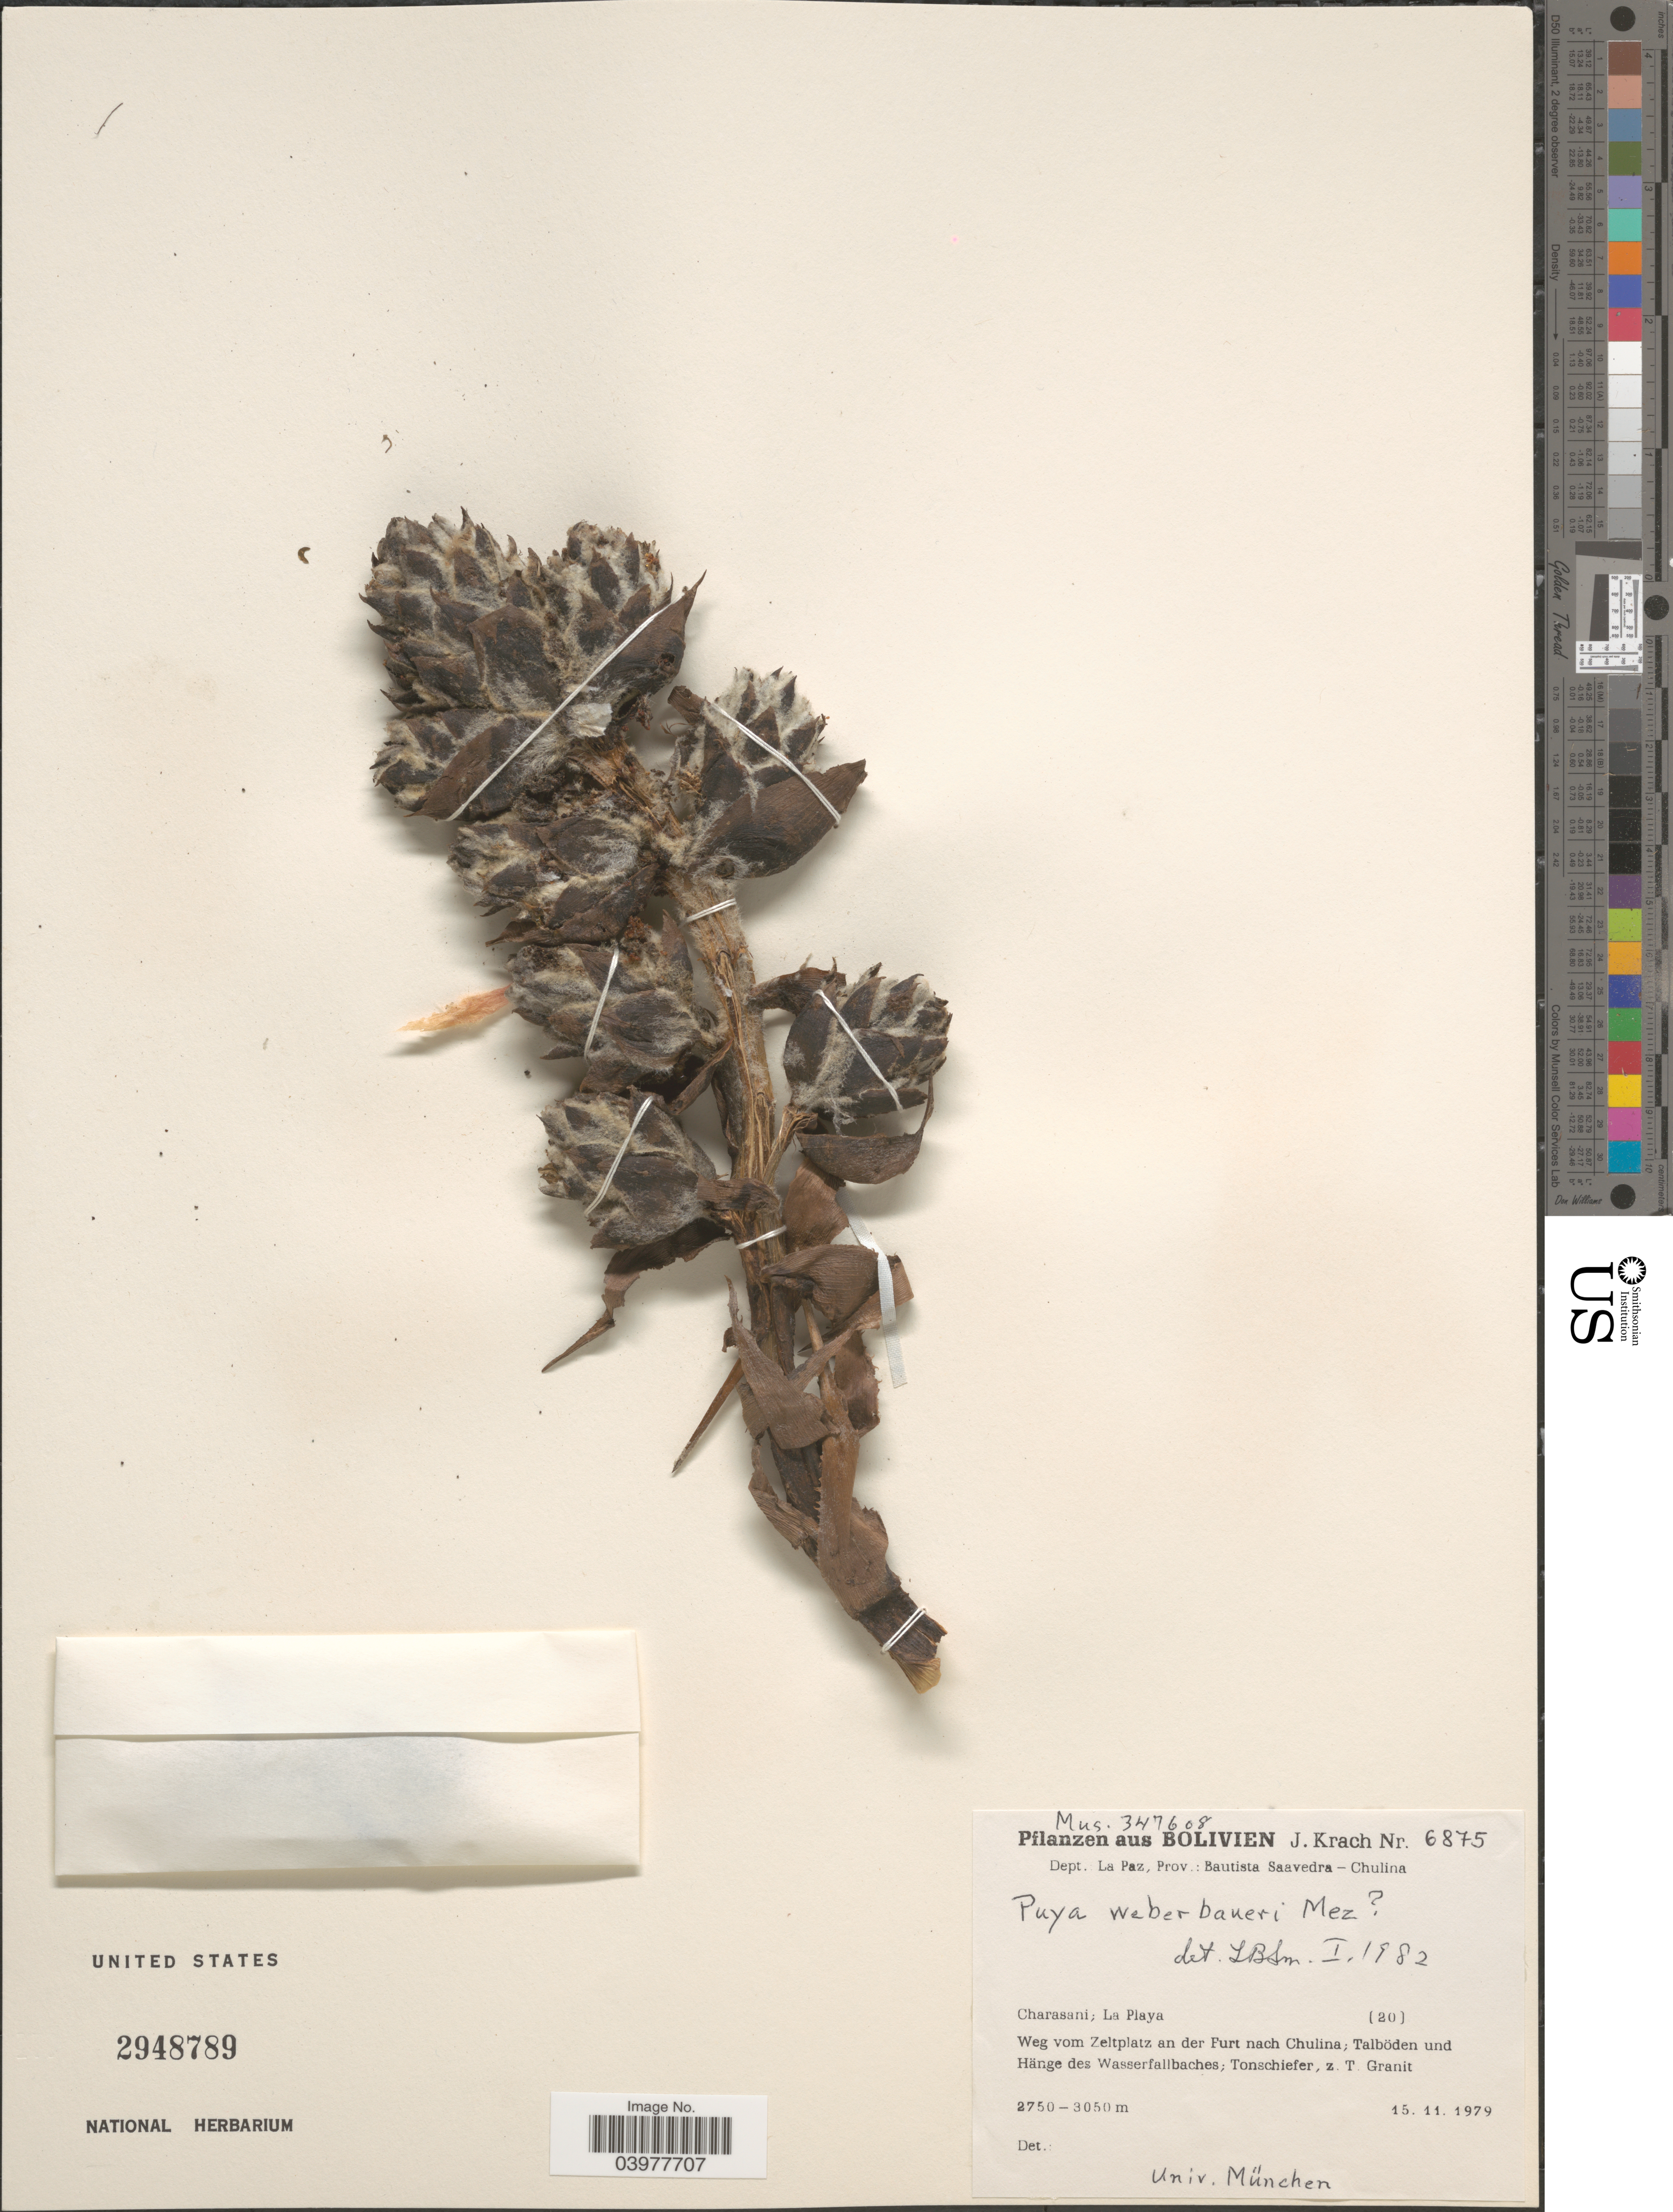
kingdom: Plantae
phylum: Tracheophyta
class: Liliopsida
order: Poales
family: Bromeliaceae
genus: Puya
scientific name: Puya weberbaueri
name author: Mez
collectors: J. Krach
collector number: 6875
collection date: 1979-11-15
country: Bolivia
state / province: La Paz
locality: Dept. La Paz, Prov.: Bautista Saavedra - Chulina. Charasani; La Playa. Weg vom Zeltplatz an der Furt nach Chulina; Talböden und Hänge des Wasserfallbaches; Tonschiefer.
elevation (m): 2750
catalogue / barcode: US 2948789